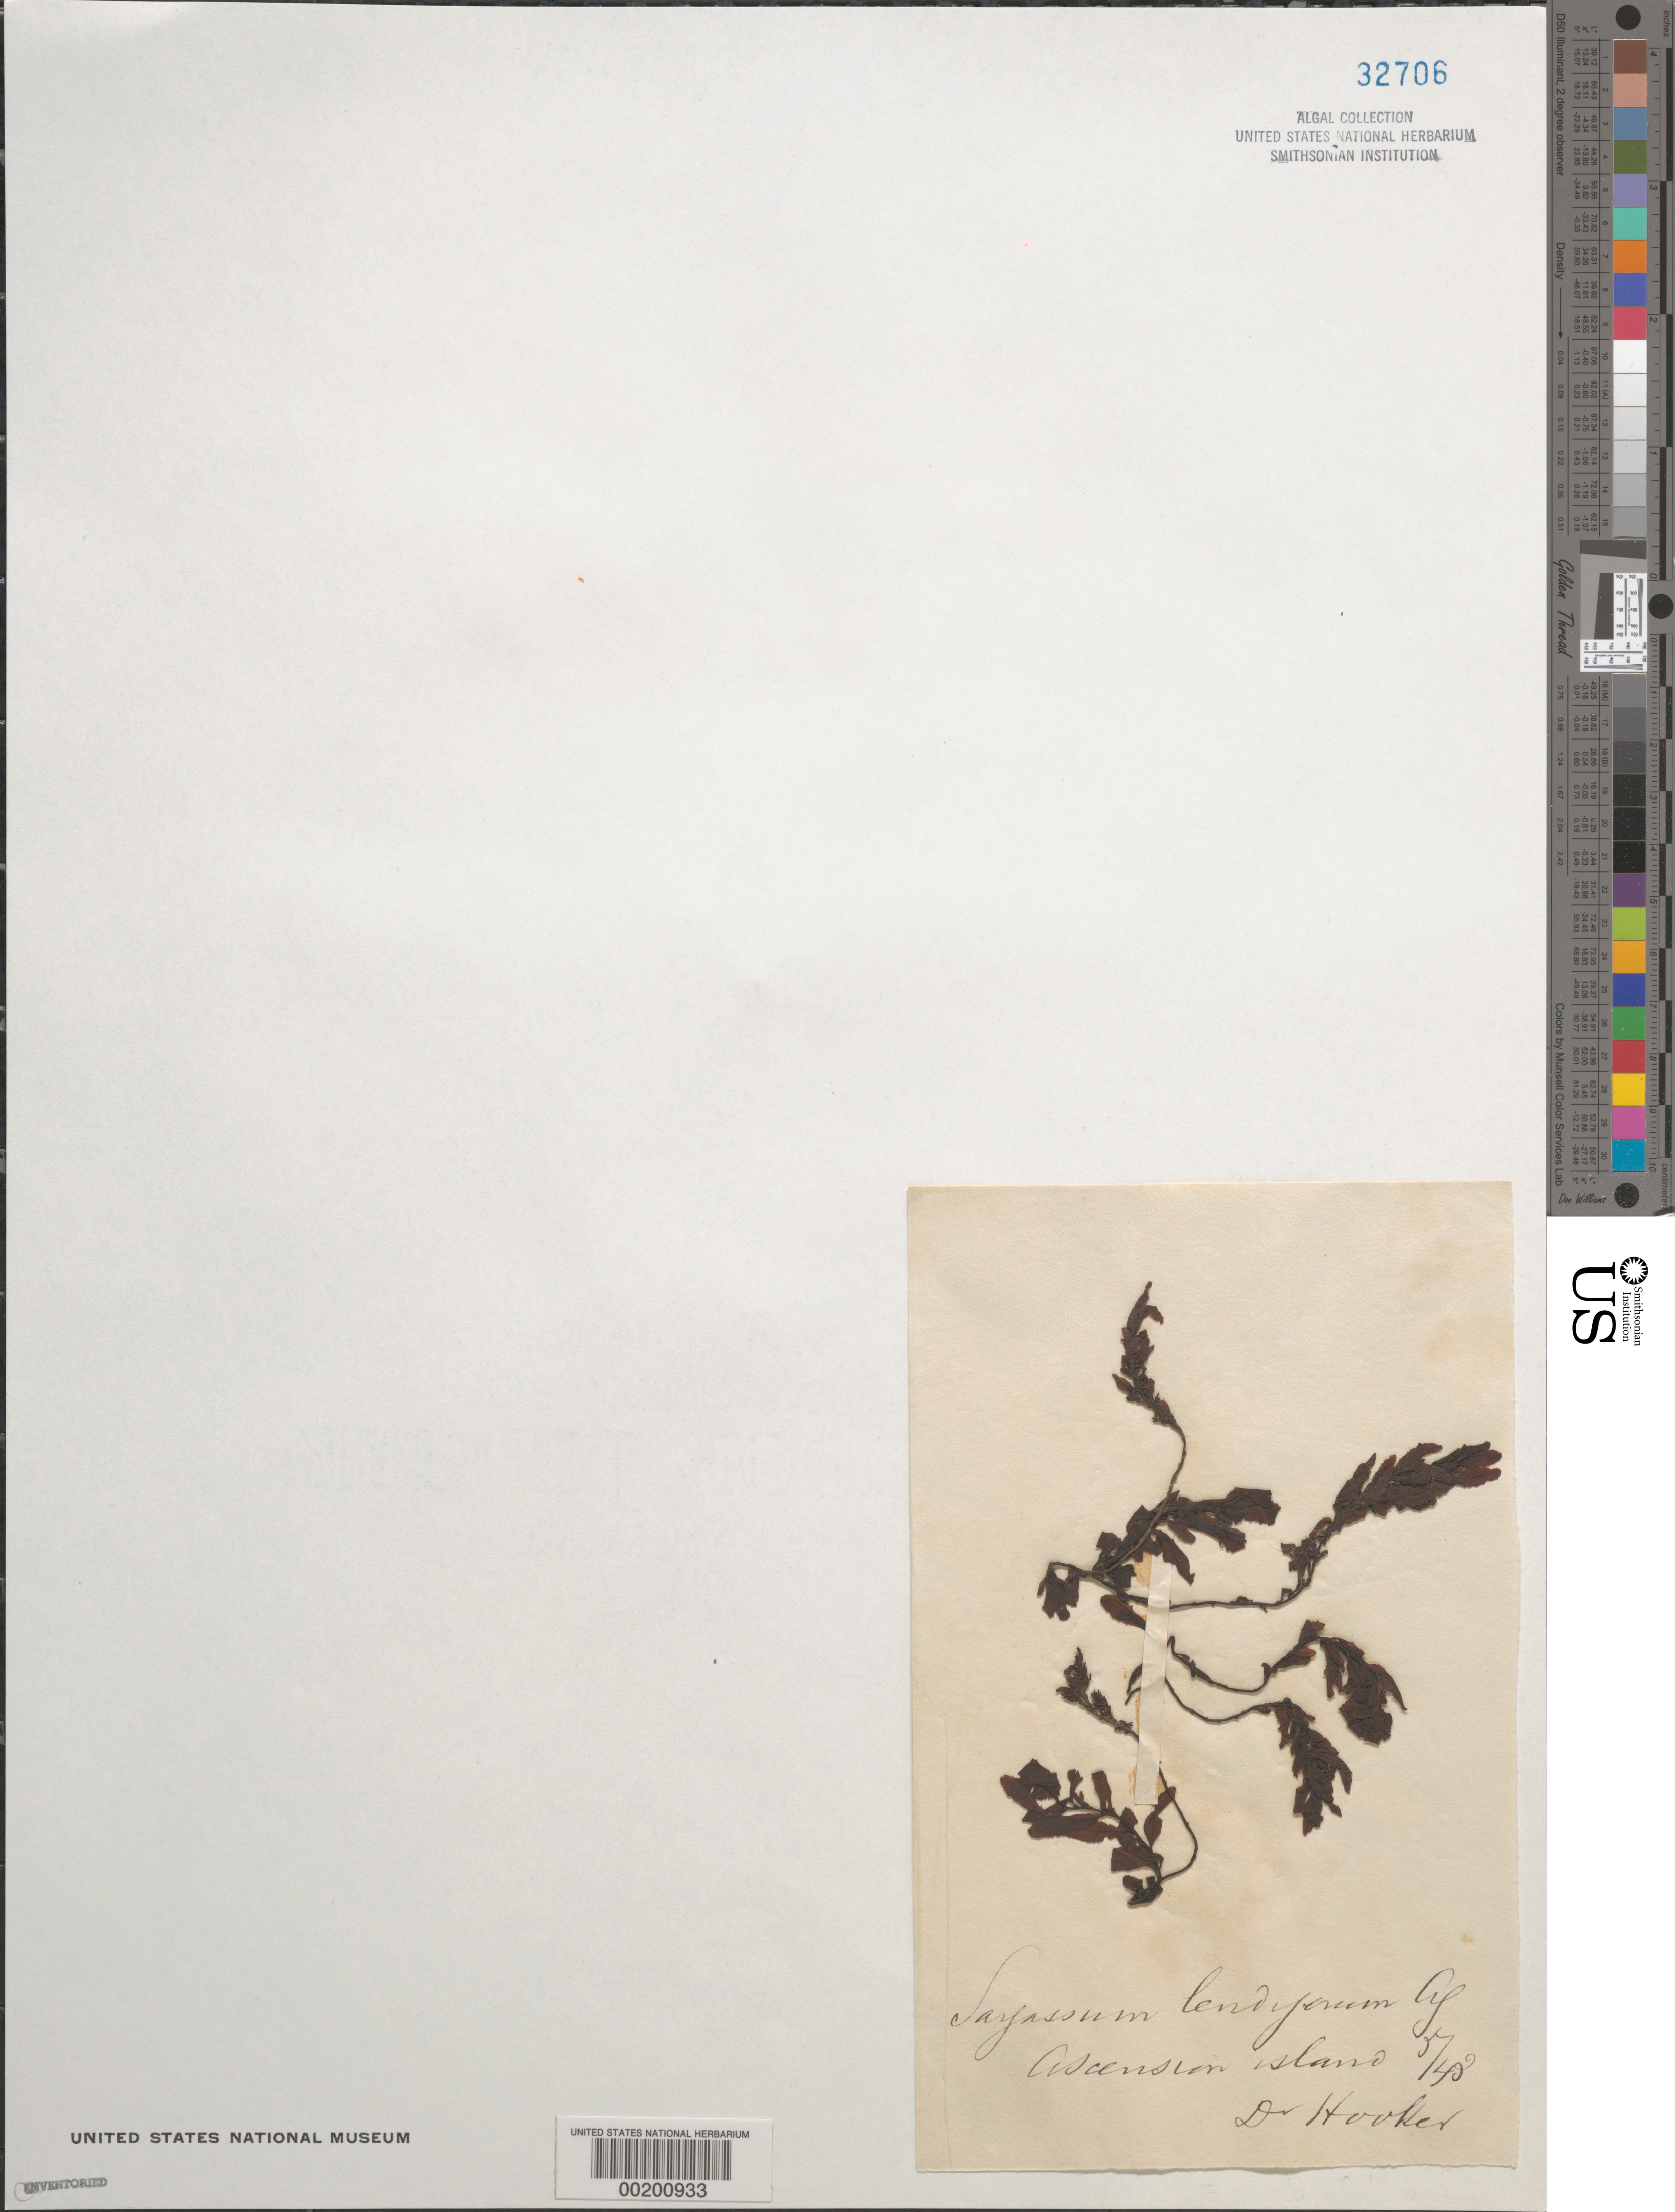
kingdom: Chromista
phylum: Ochrophyta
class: Phaeophyceae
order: Fucales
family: Sargassaceae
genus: Sargassum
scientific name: Sargassum lendigerum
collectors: Dr. Hooker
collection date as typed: May 1840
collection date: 1840-05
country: St. Helena Islands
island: Ascension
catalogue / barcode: US 32706